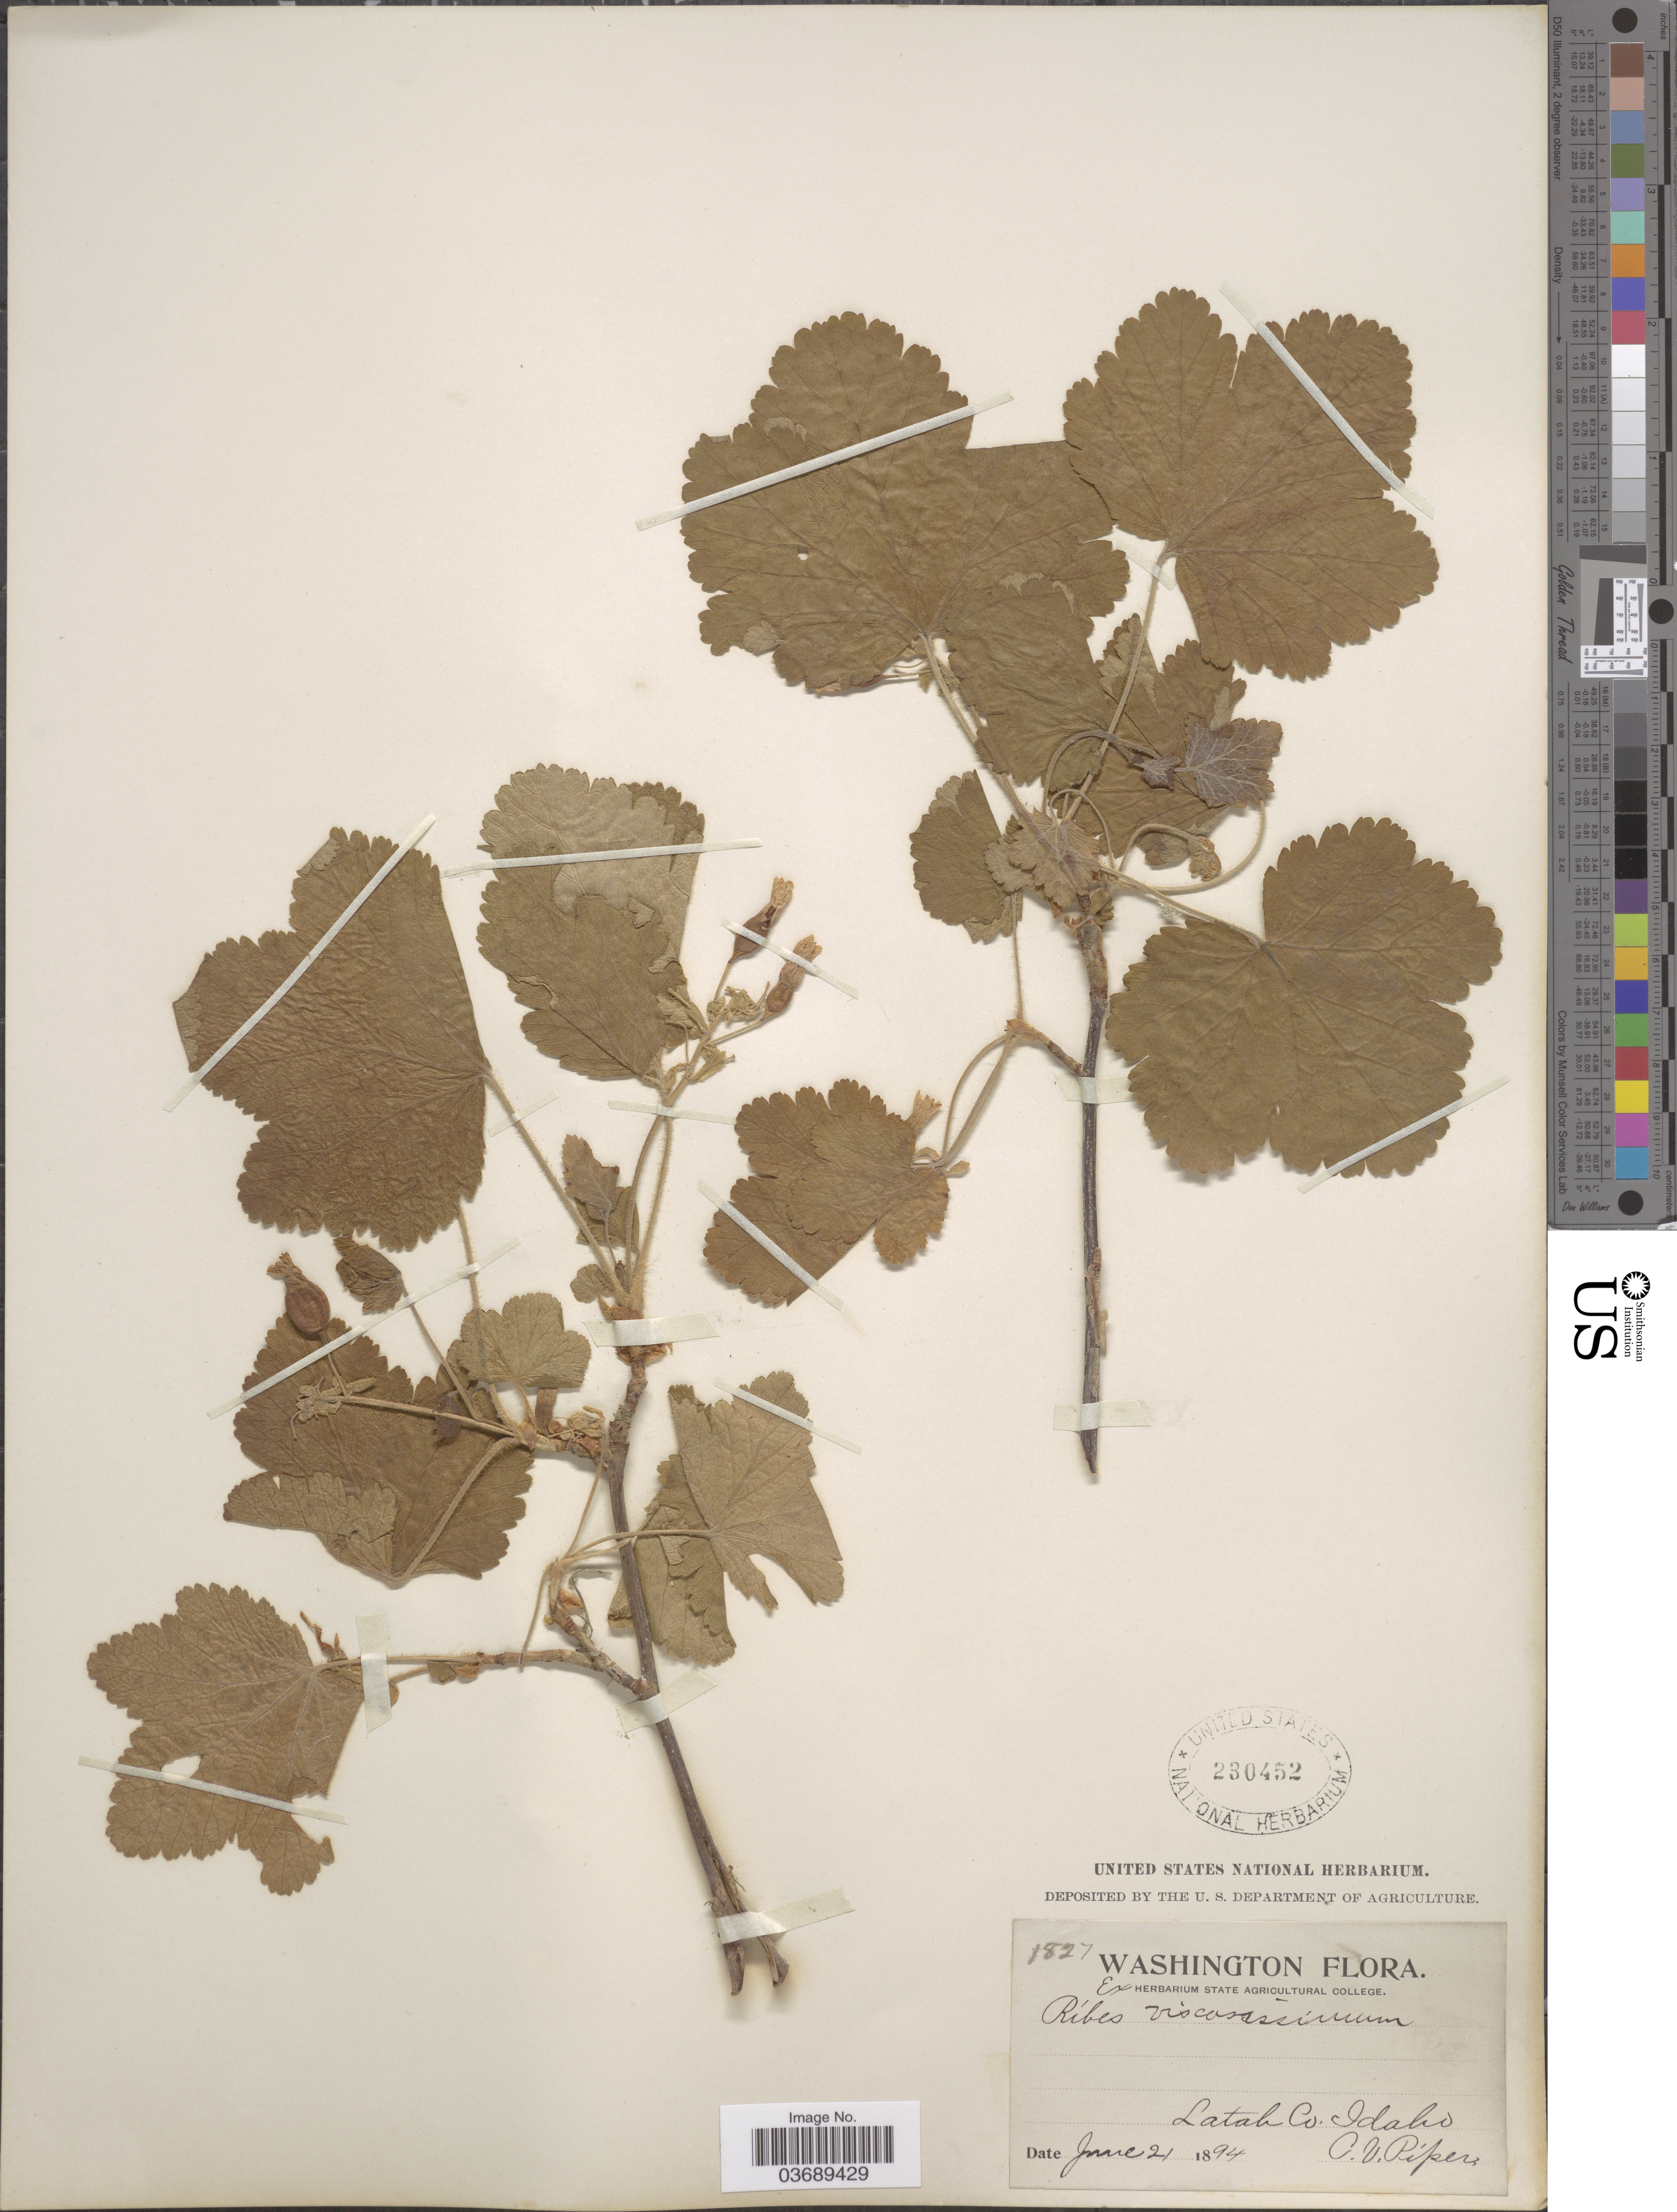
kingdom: Plantae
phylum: Tracheophyta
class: Magnoliopsida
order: Saxifragales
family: Grossulariaceae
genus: Ribes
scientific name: Ribes viscosissimum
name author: Pursh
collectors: C. V. Piper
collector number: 1827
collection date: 1894-06-21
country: United States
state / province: Idaho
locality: Latah Co.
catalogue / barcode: US 230452